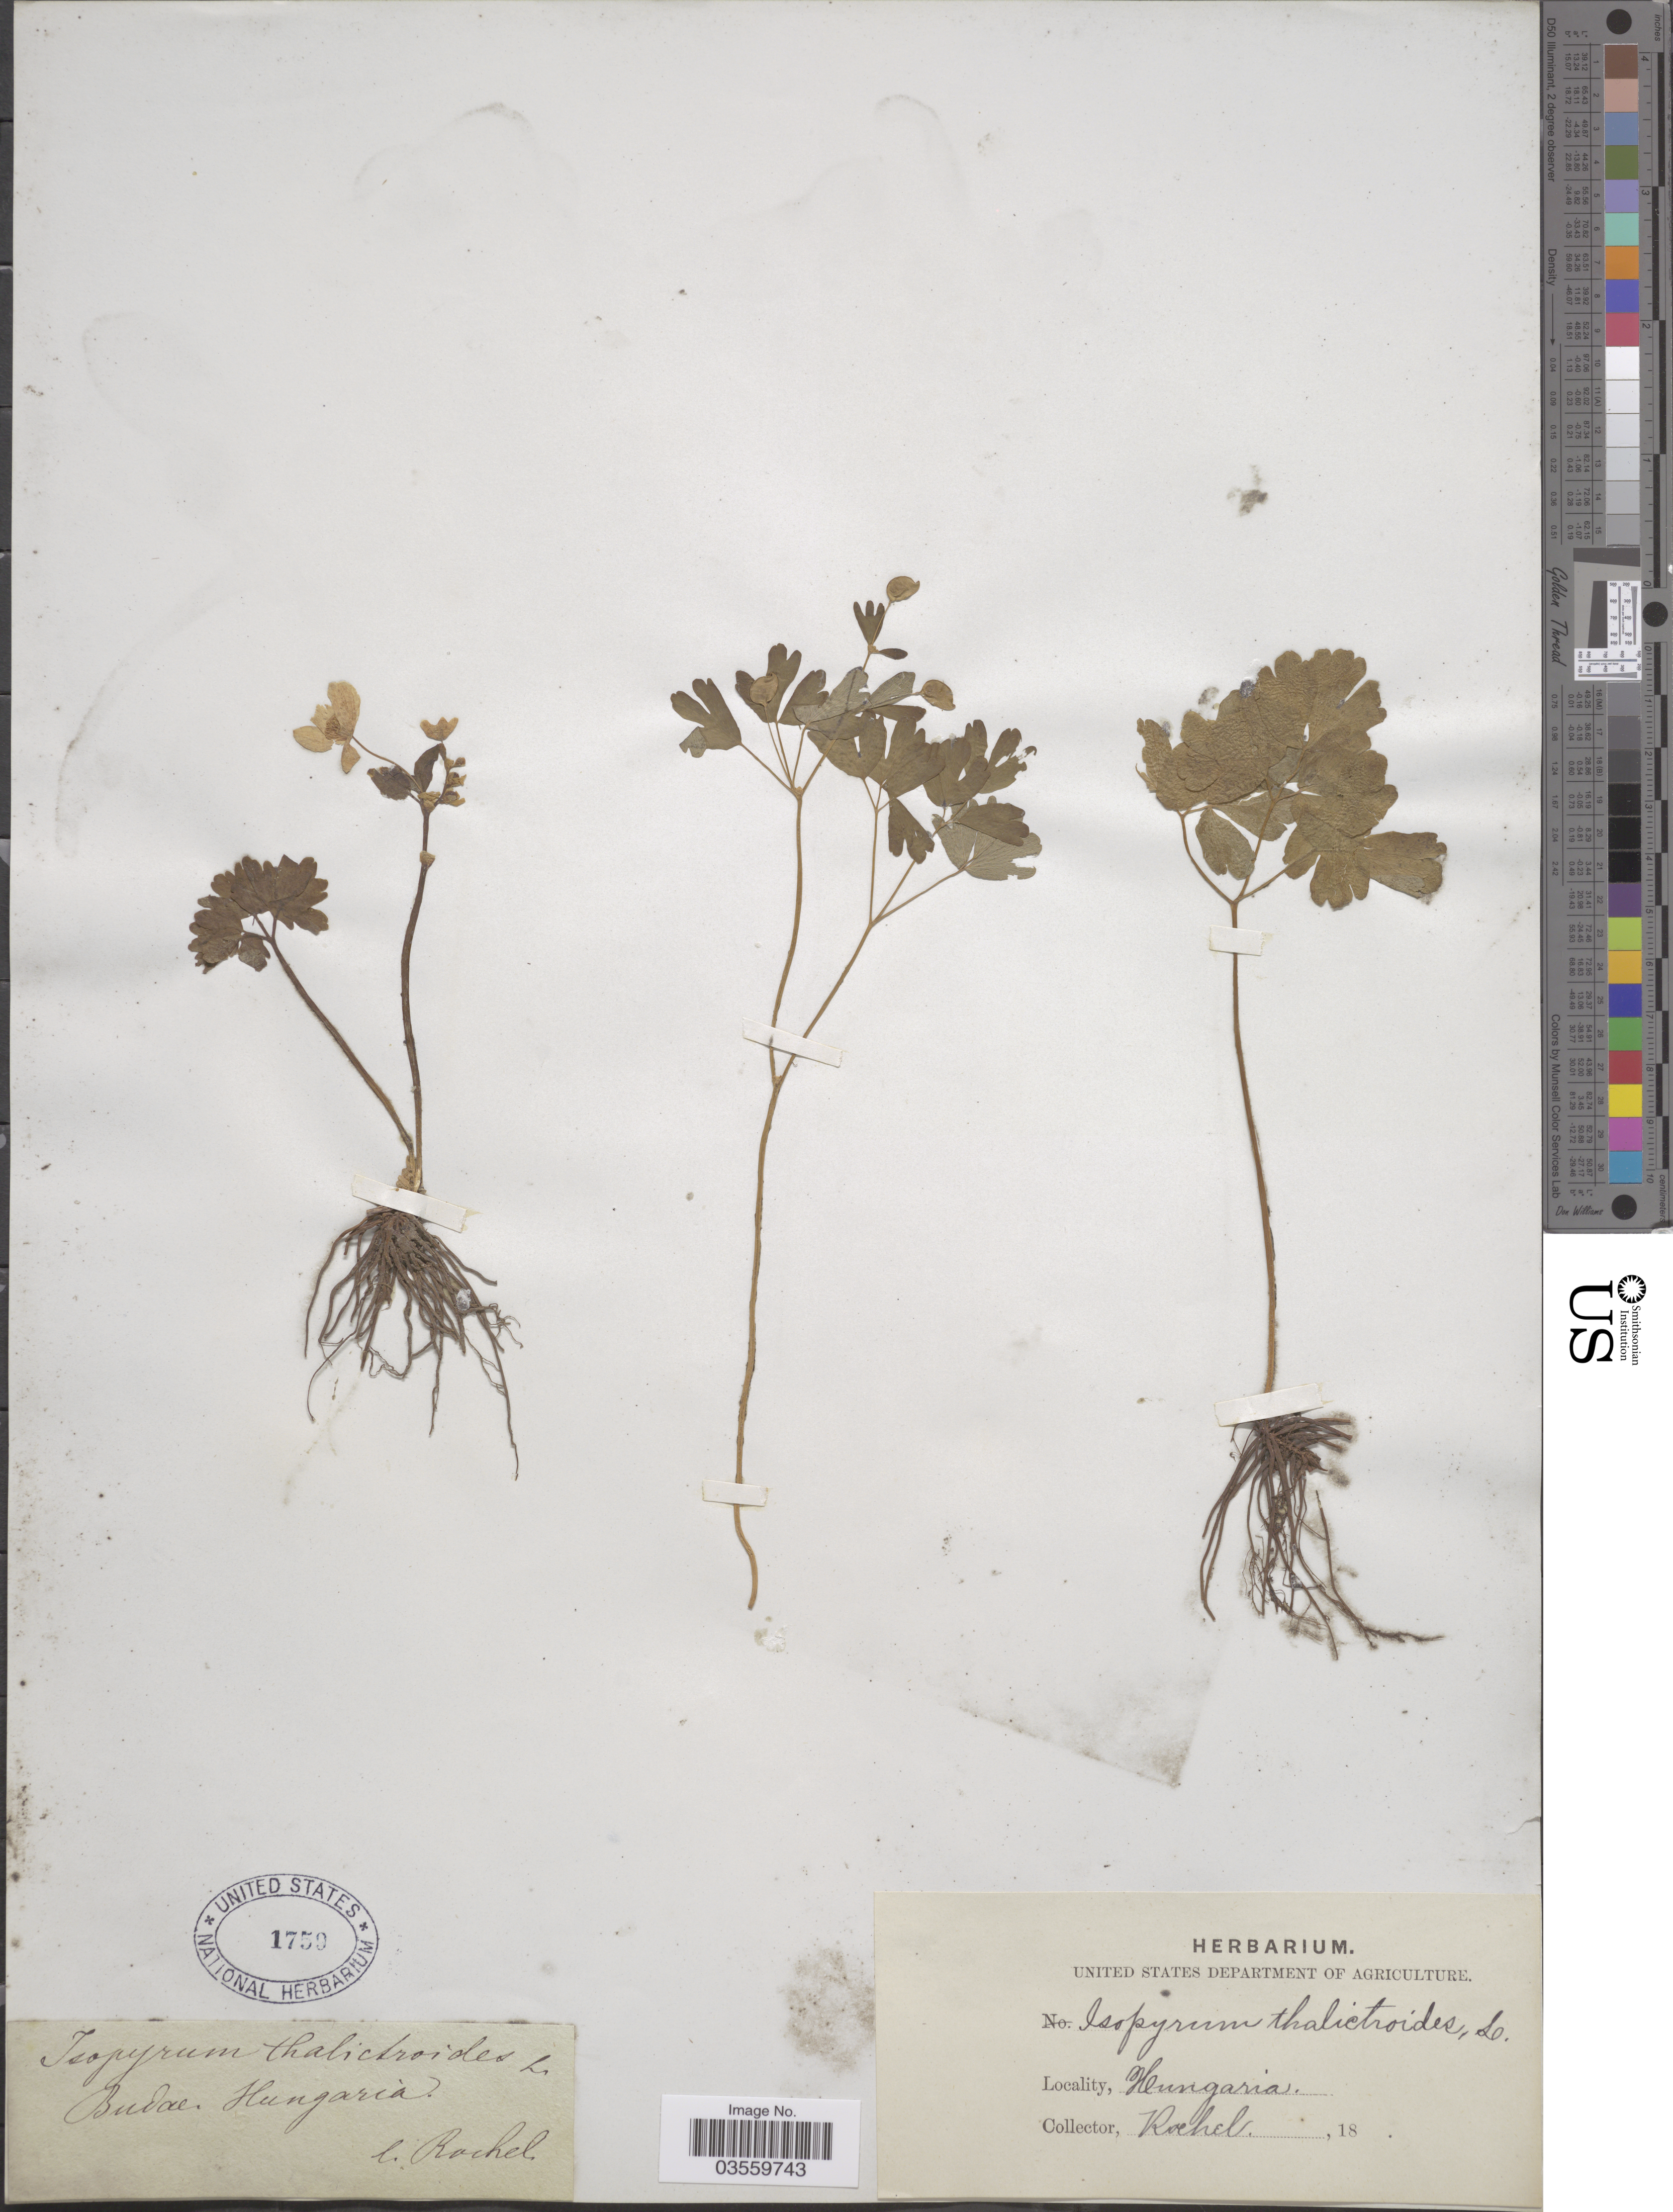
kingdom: Plantae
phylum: Tracheophyta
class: Magnoliopsida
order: Ranunculales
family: Ranunculaceae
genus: Isopyrum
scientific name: Isopyrum thalictroides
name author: L.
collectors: Rochel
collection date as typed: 18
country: Hungary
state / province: Budapest, Capital District of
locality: Budae. Hungaria.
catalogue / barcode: US 1759